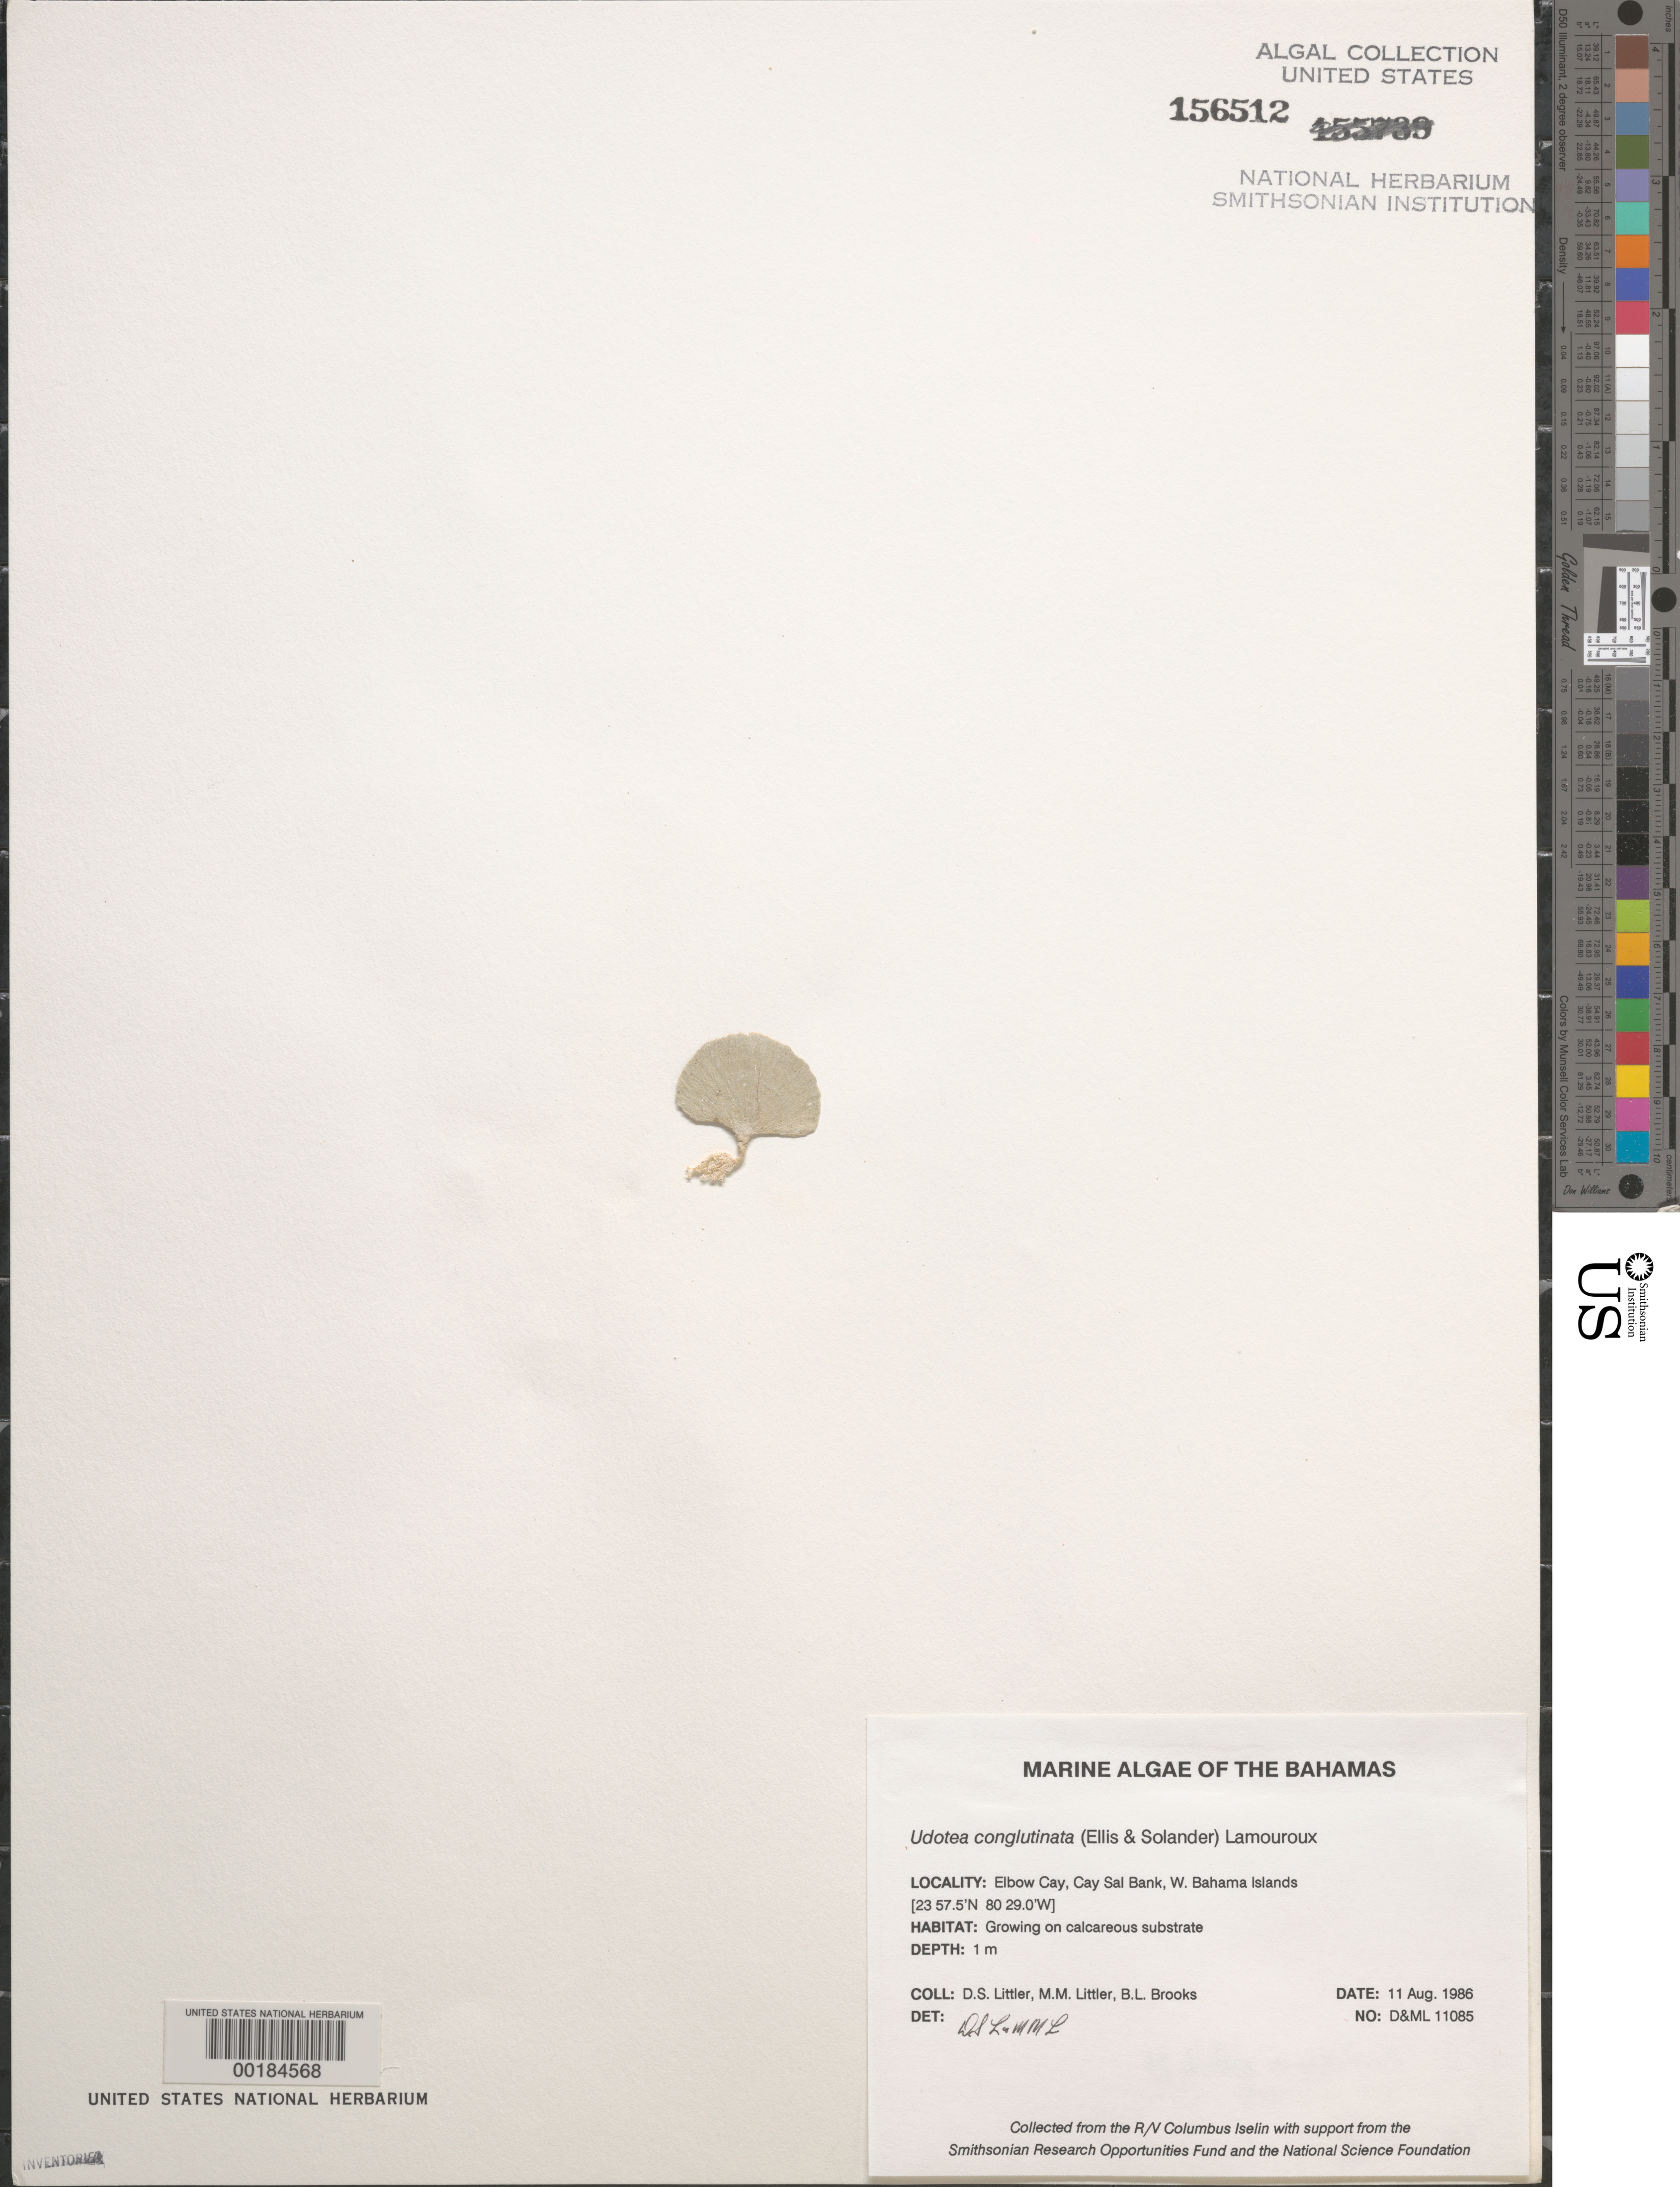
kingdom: Plantae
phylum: Chlorophyta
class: Ulvophyceae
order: Bryopsidales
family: Udoteaceae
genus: Udotea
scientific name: Udotea conglutinata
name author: (Ellis & Sol.) J.V.Lamouroux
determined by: Littler, D. S.; Littler, M. M.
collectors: D. S. Littler, M. M. Littler & B. Brooks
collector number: D&ML 11085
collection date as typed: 11 Aug 1986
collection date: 1986-08-11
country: Bahamas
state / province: Bimini Banks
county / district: Bimini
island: Elbow Cay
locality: Cay Sal Banks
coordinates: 23 57.5'N, 80 29.0'W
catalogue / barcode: US 156512